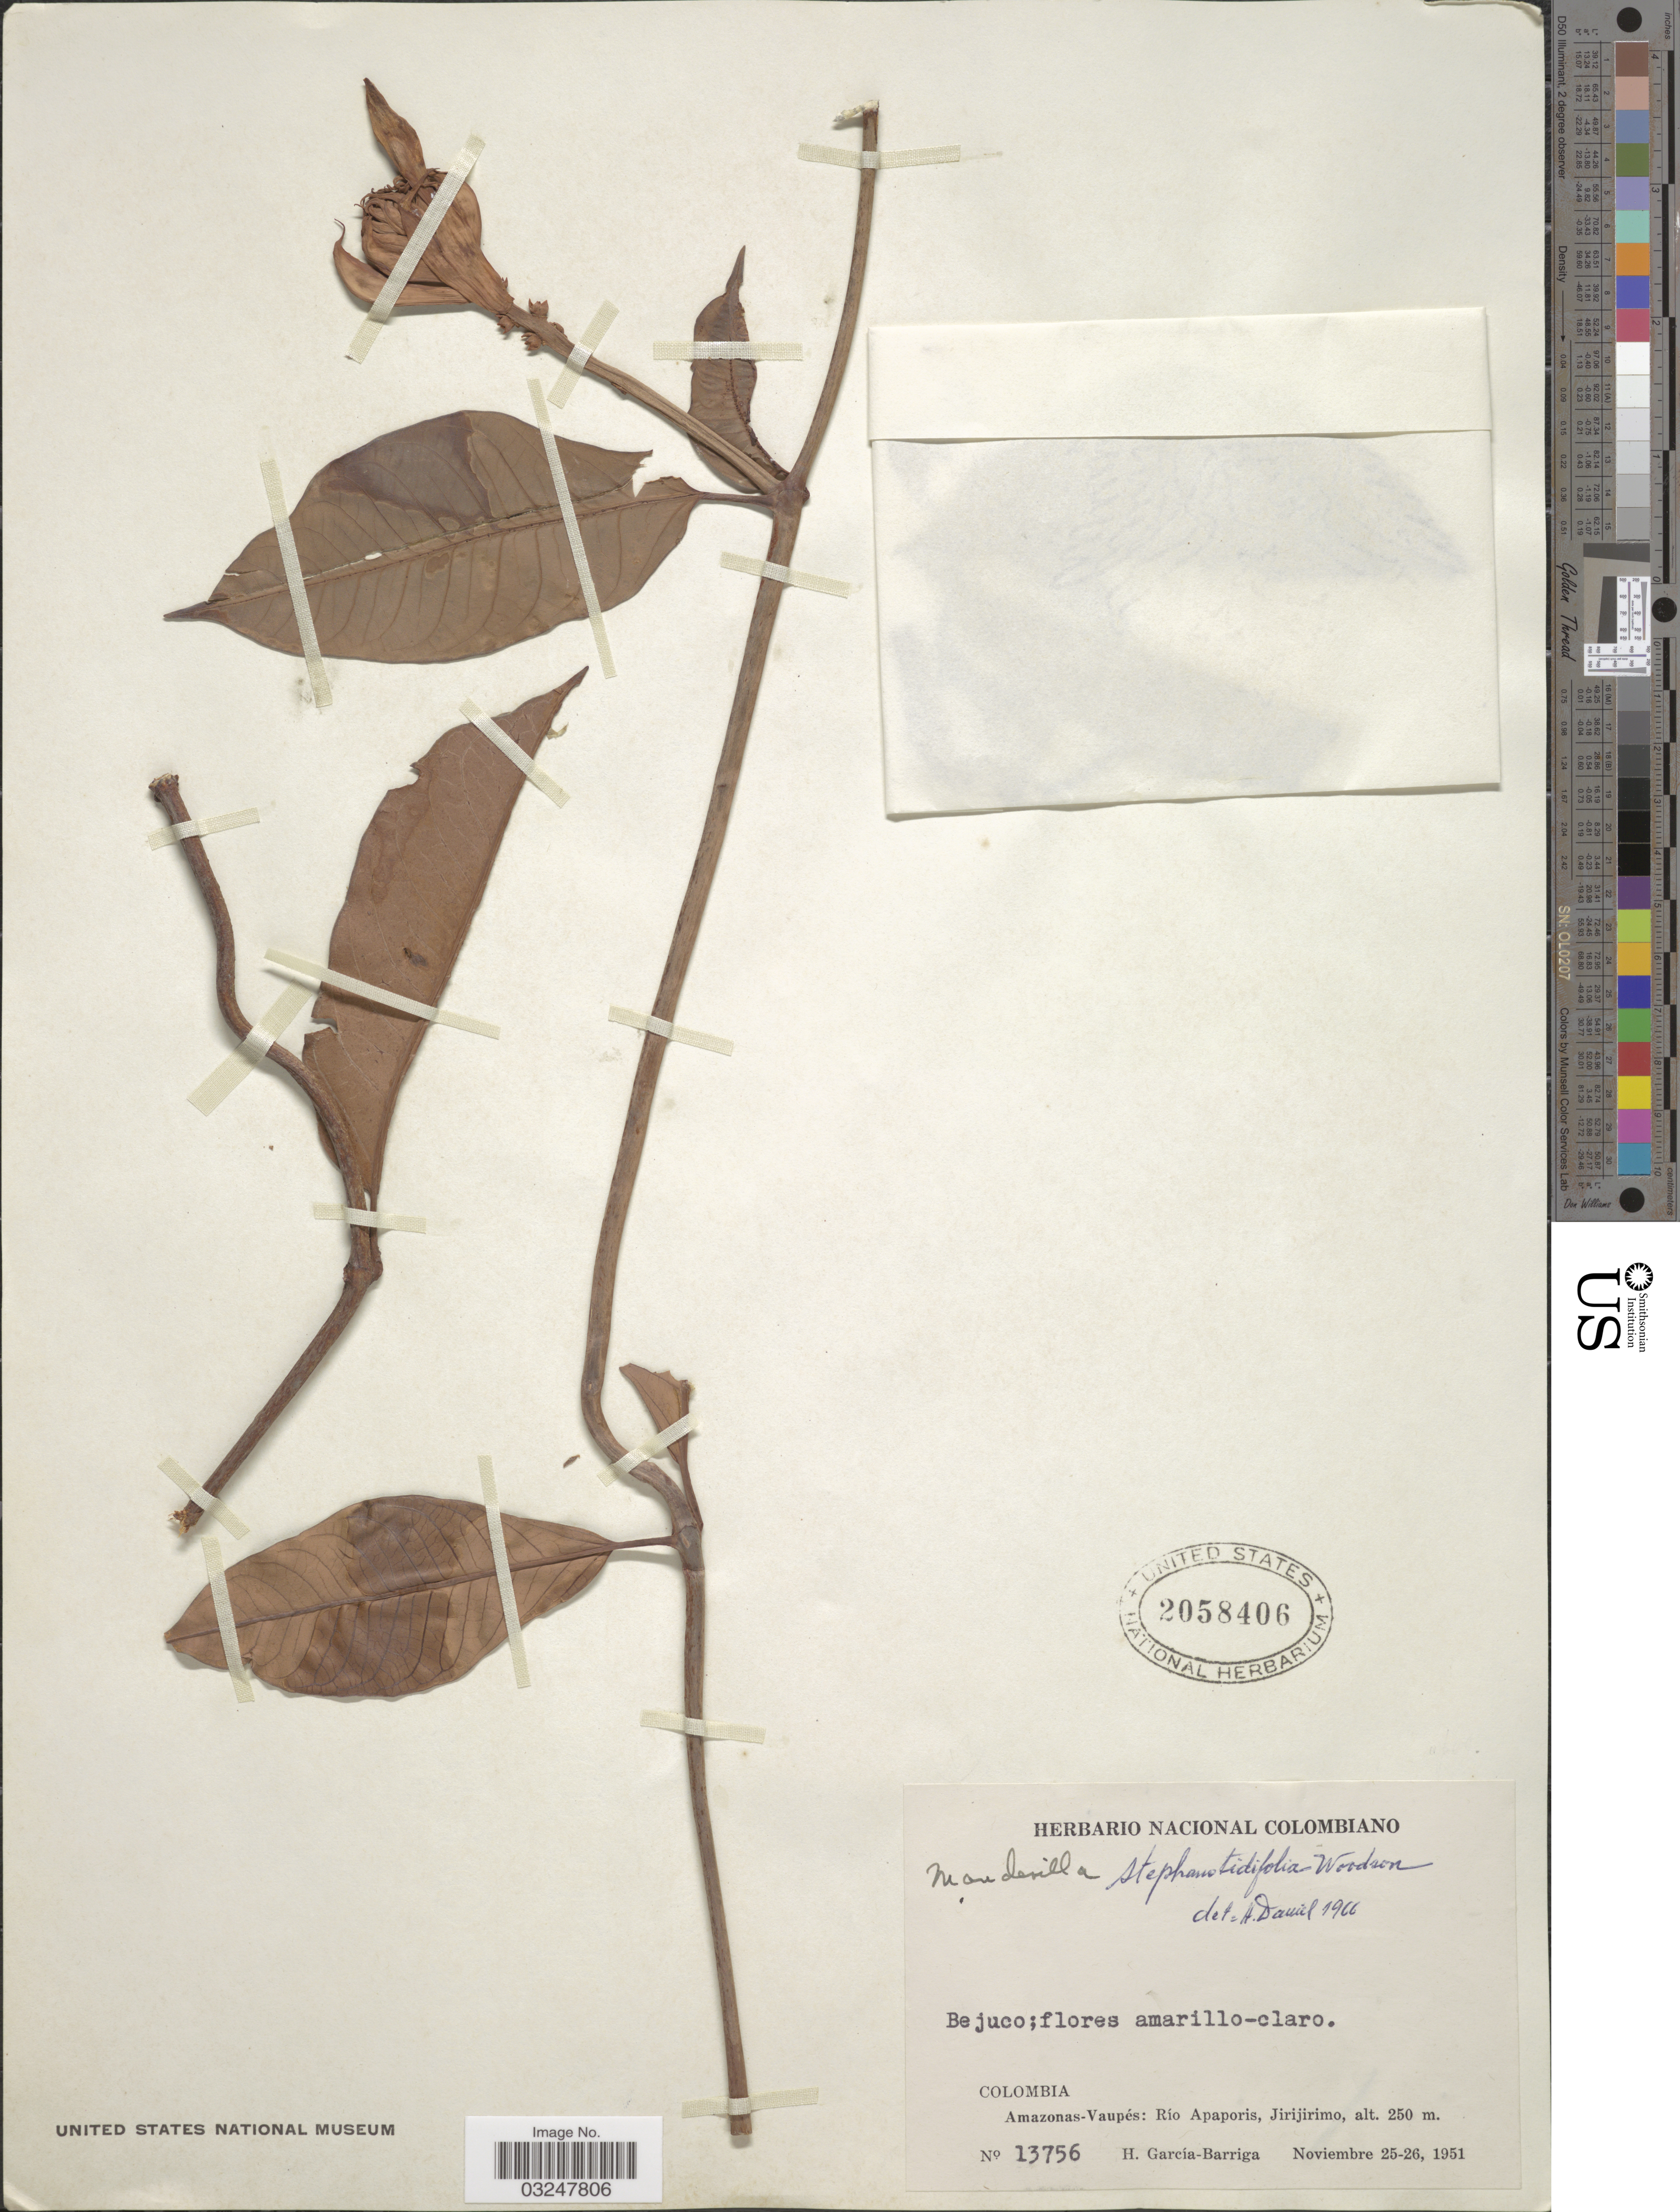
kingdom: Plantae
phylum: Tracheophyta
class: Magnoliopsida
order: Gentianales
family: Apocynaceae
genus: Mandevilla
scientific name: Mandevilla javitensis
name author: (Kunth) K. Schum.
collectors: H. García Barriga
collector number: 13756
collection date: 1951-11-25/1951-11-26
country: Colombia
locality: Amazonas - Vaupés: Río Apaporis, Jirijirimo.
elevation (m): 250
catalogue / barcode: US 2058406